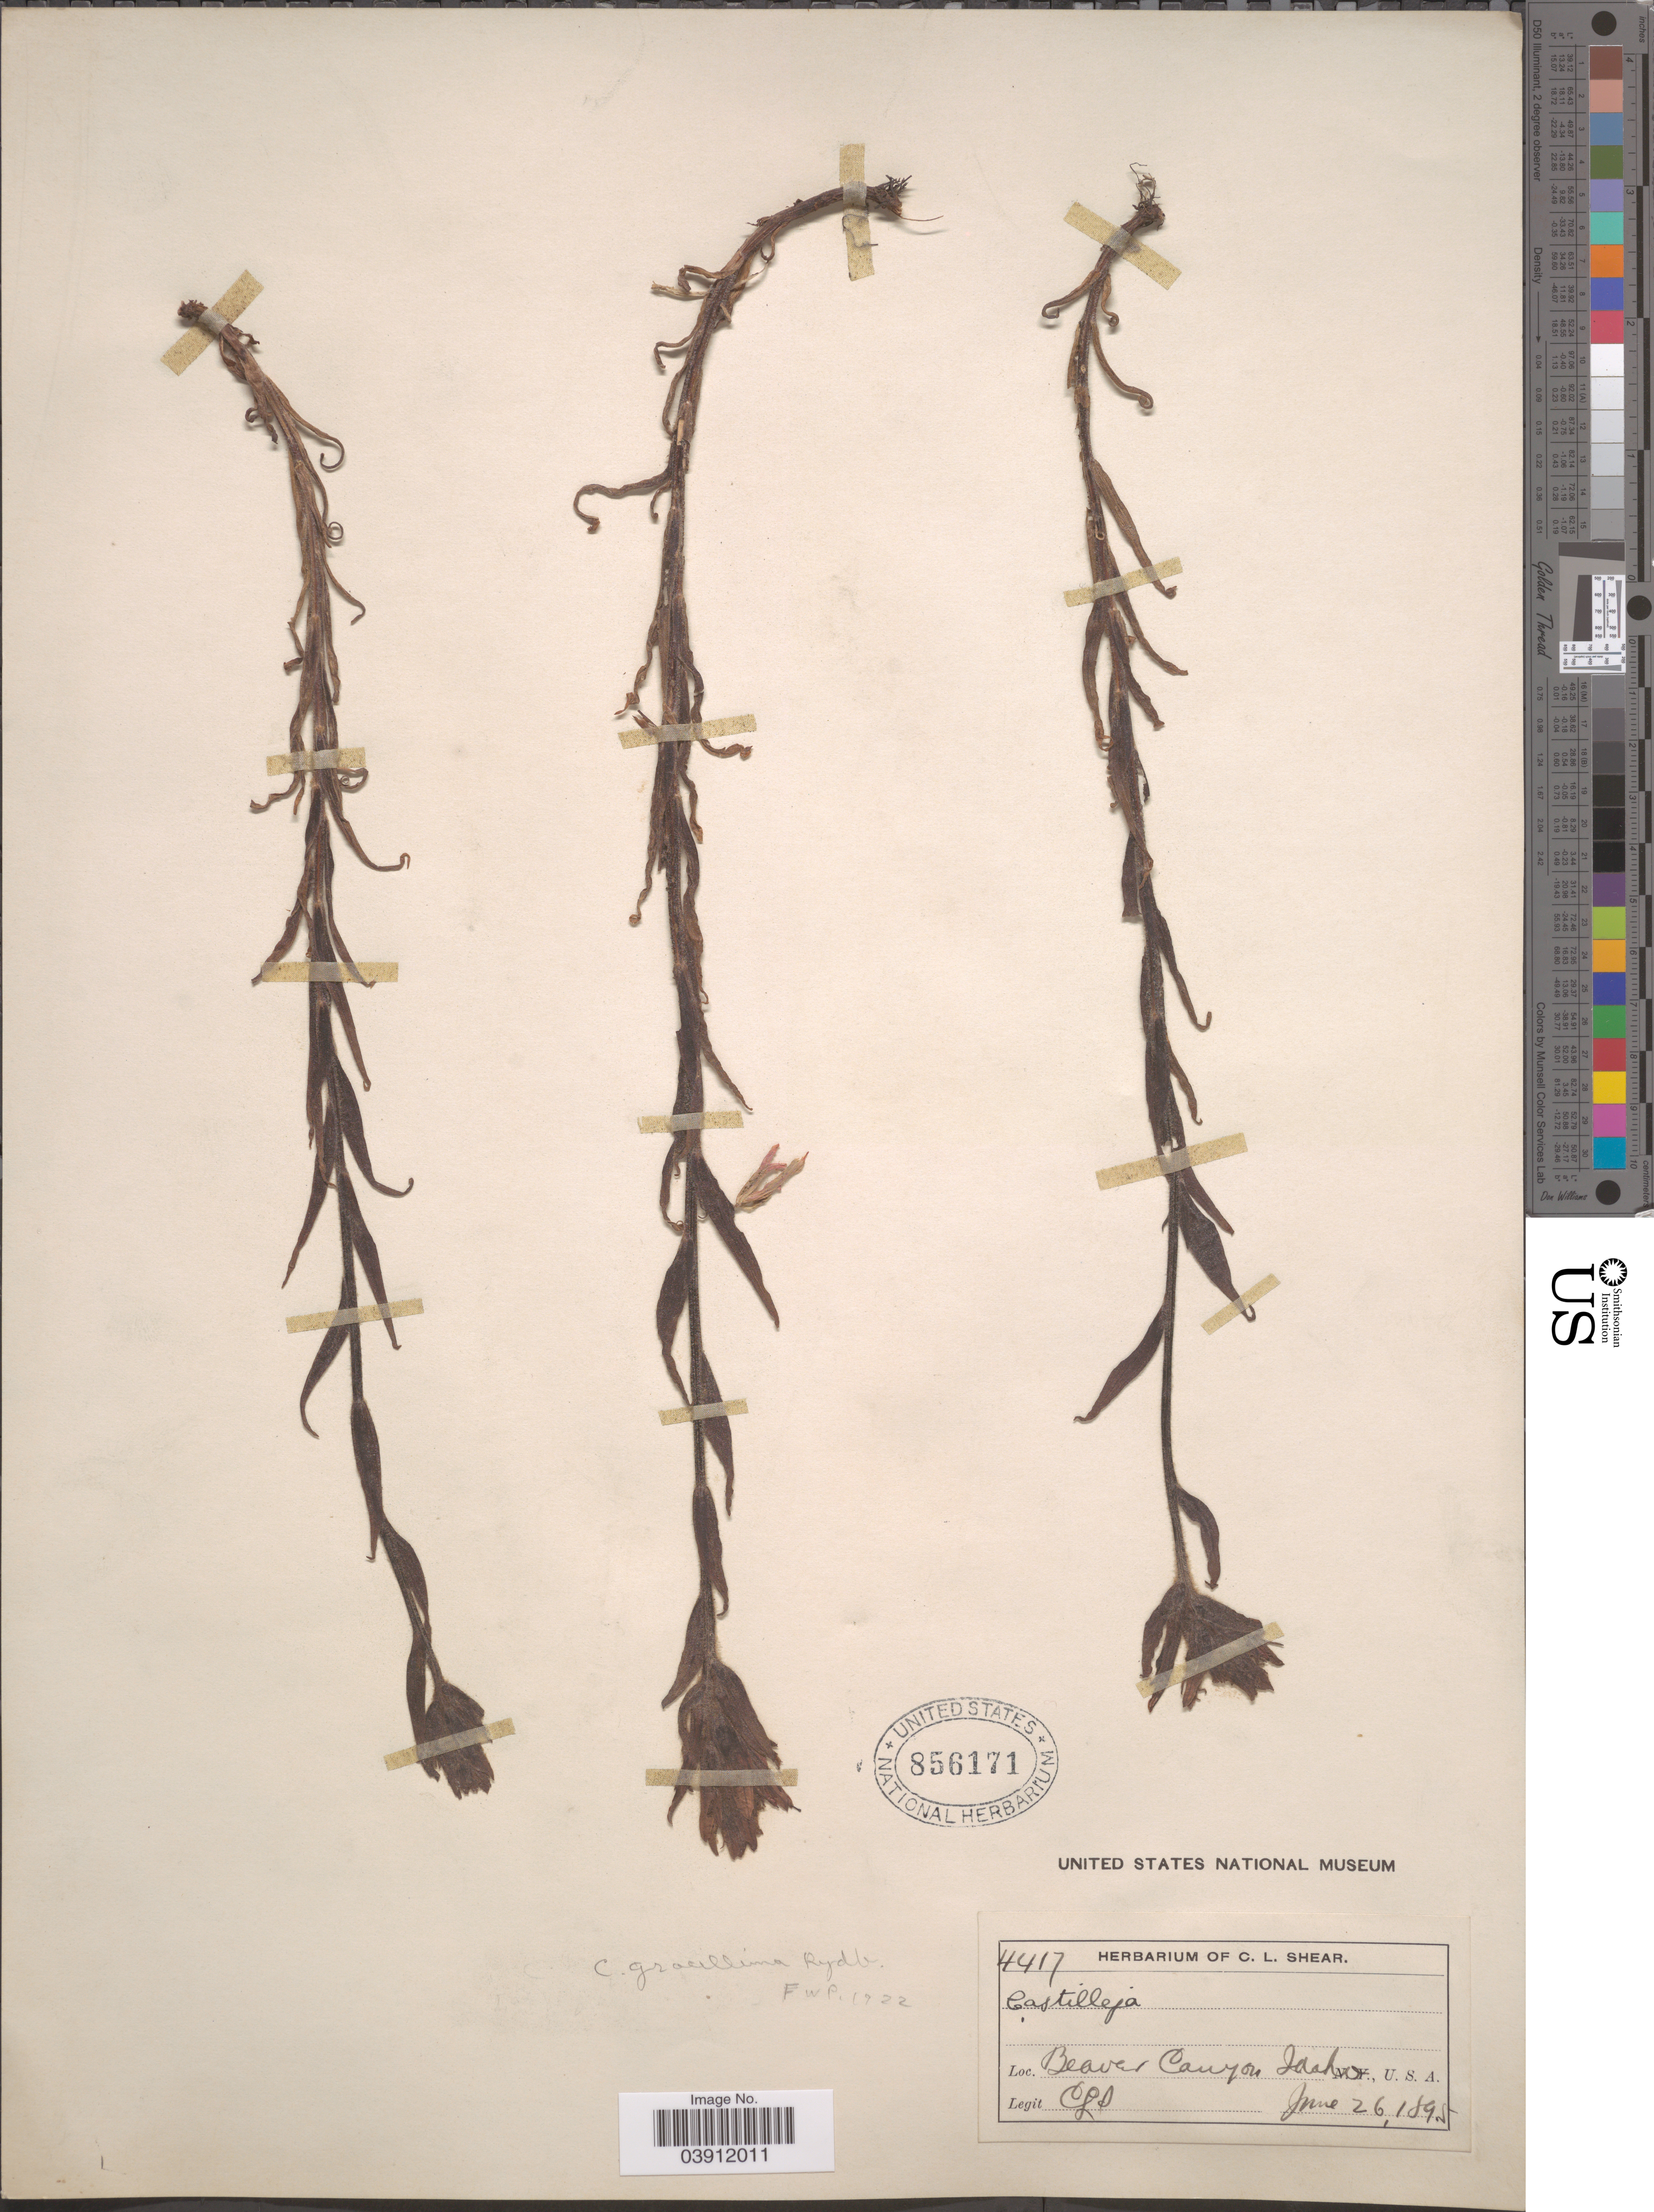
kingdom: Plantae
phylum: Tracheophyta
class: Magnoliopsida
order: Lamiales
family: Orobanchaceae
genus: Castilleja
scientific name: Castilleja gracillima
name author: Rydb.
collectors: C. L. Shear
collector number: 4417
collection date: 1895-06-26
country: United States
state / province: Idaho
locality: Beaver Canyon.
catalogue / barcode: US 856171